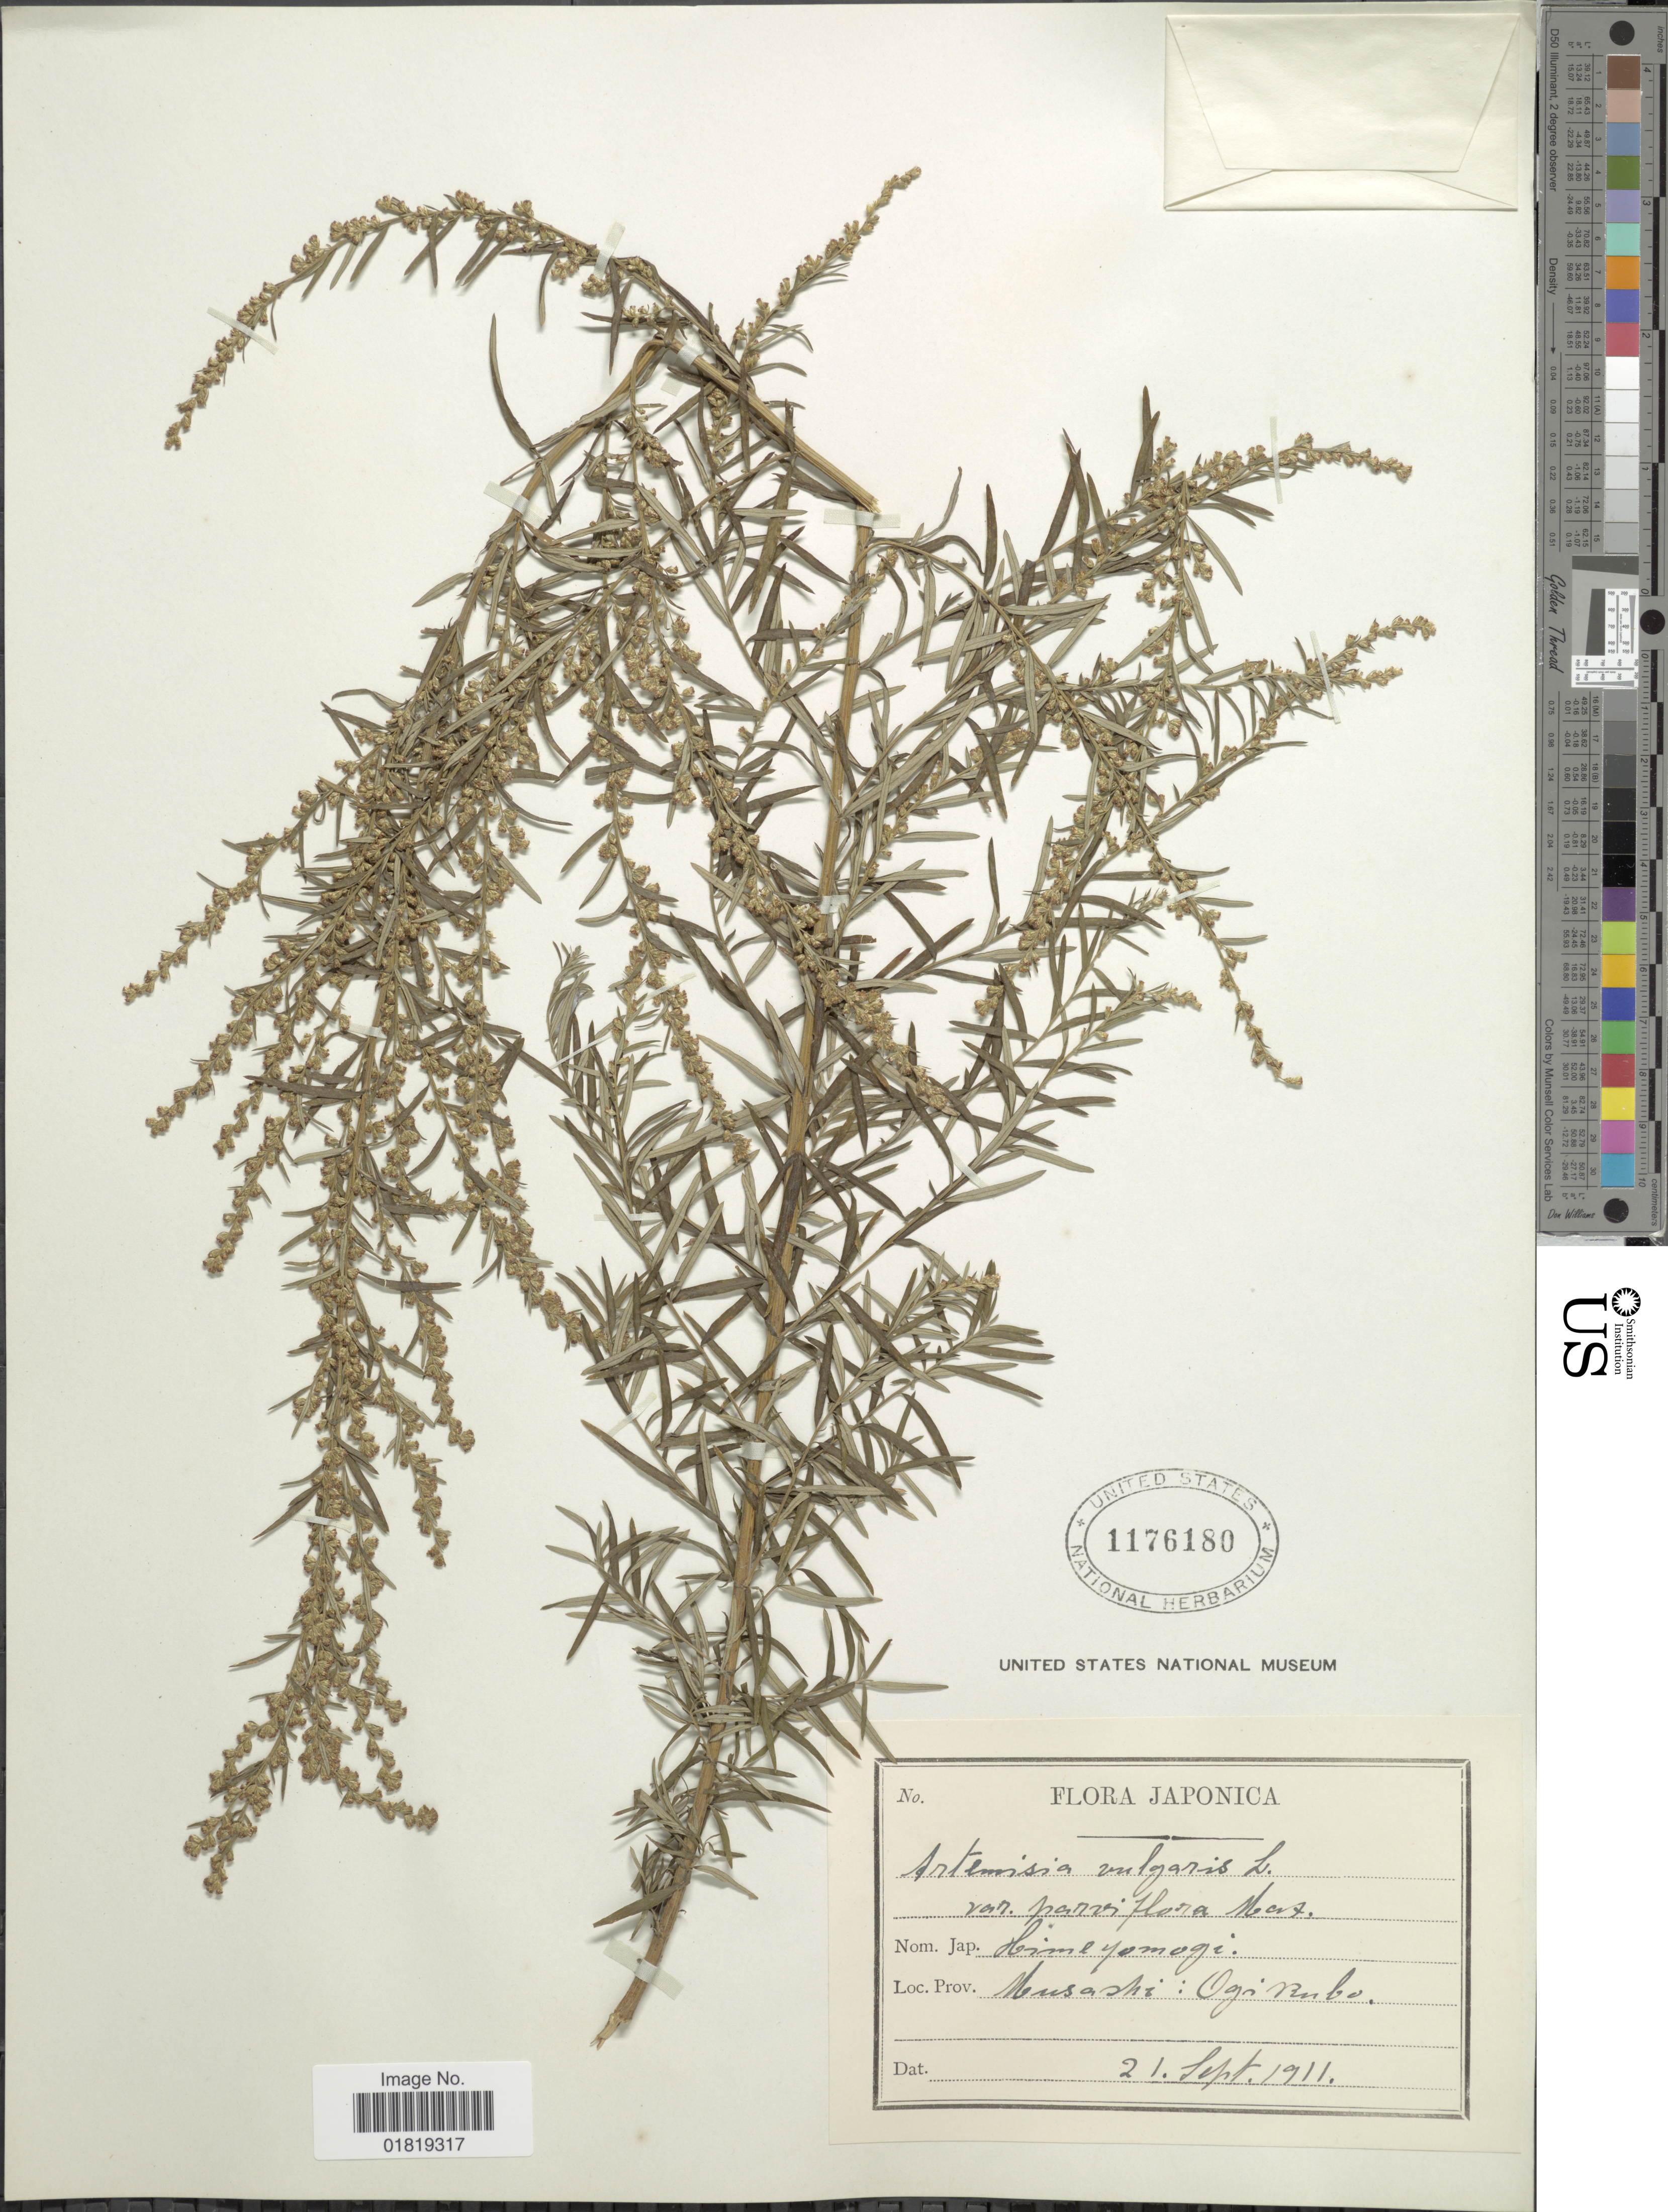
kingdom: Plantae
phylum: Tracheophyta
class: Magnoliopsida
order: Asterales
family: Asteraceae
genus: Artemisia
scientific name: Artemisia vulgaris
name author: L.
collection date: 1911-09-21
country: Japan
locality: Musashi, Ogikubo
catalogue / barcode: US 1176180